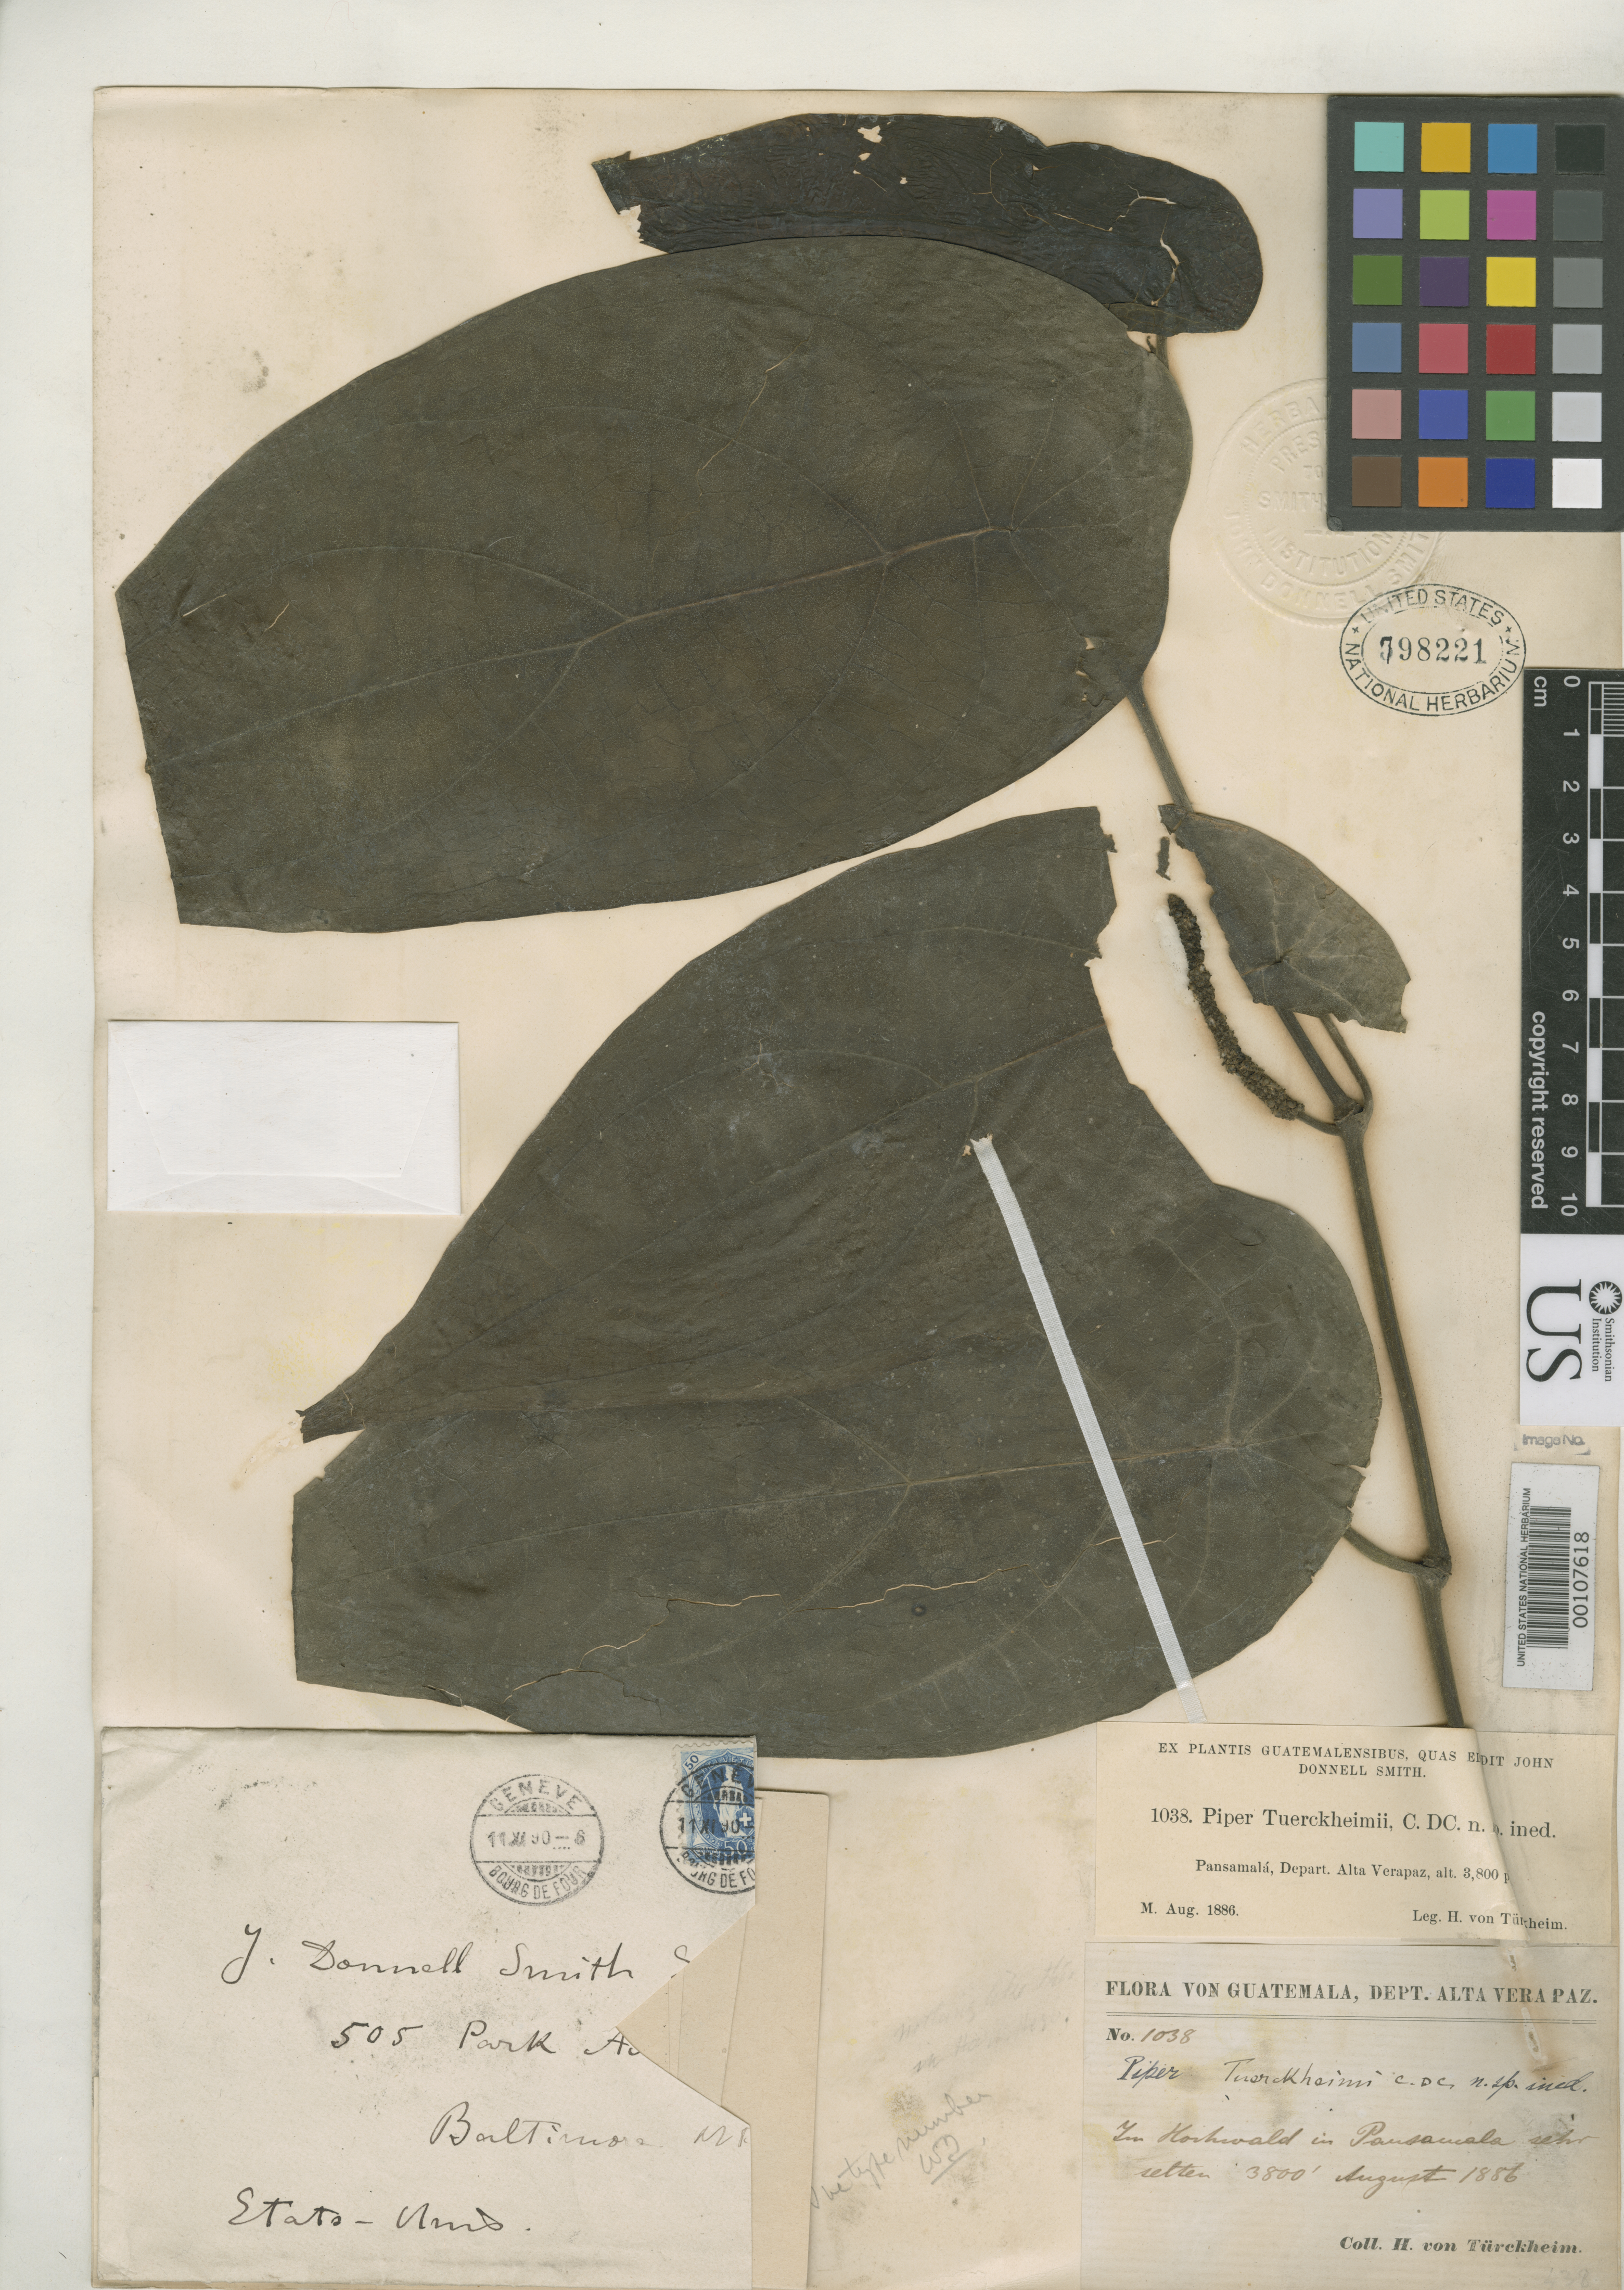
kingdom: Plantae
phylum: Tracheophyta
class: Magnoliopsida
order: Piperales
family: Piperaceae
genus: Piper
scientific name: Piper tuerckheimii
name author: C. DC.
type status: Isotype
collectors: H. von Türckheim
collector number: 1038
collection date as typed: Aug 1886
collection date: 1886-08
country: Guatemala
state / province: Alta Verapaz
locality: Pansamalá.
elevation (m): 1158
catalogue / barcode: US 798221